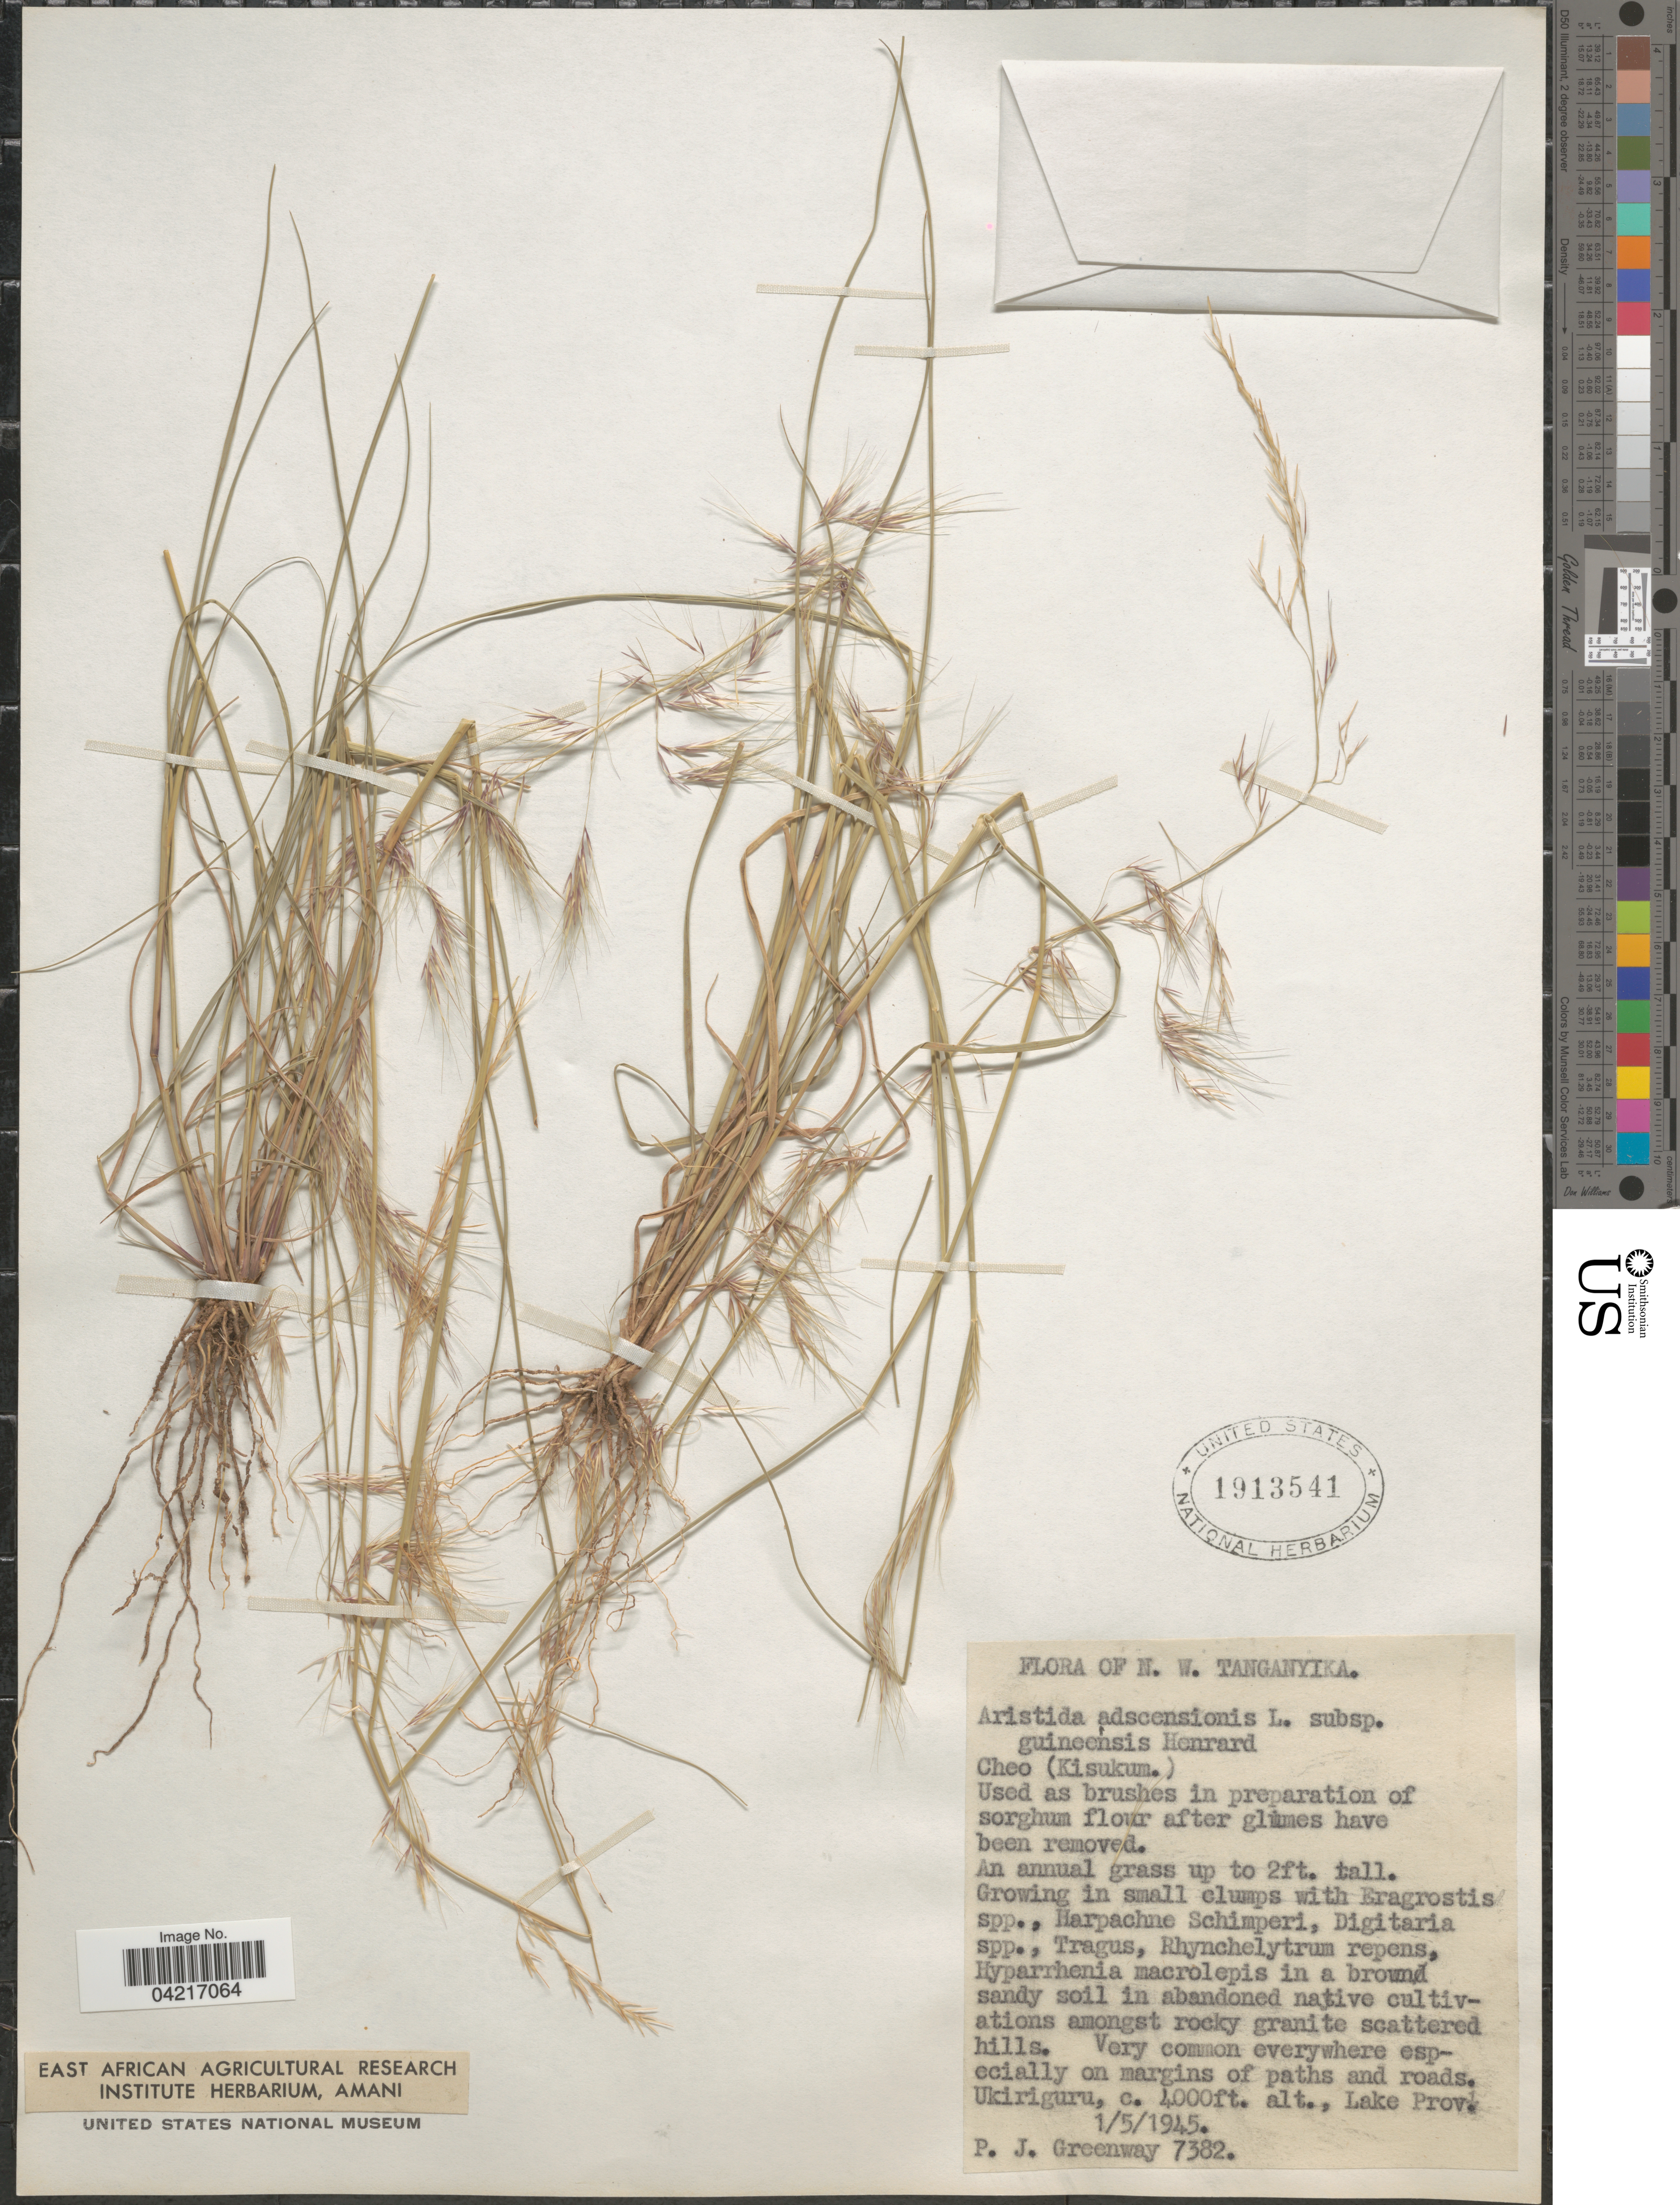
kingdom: Plantae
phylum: Tracheophyta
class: Liliopsida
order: Poales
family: Poaceae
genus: Aristida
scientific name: Aristida adscensionis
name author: L.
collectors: P. J. Greenway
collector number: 7382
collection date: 1945-05-01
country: Tanzania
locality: N. W. Tanganyika. Ukiriguru, Lake Prov.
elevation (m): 1219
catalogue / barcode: US 1913541